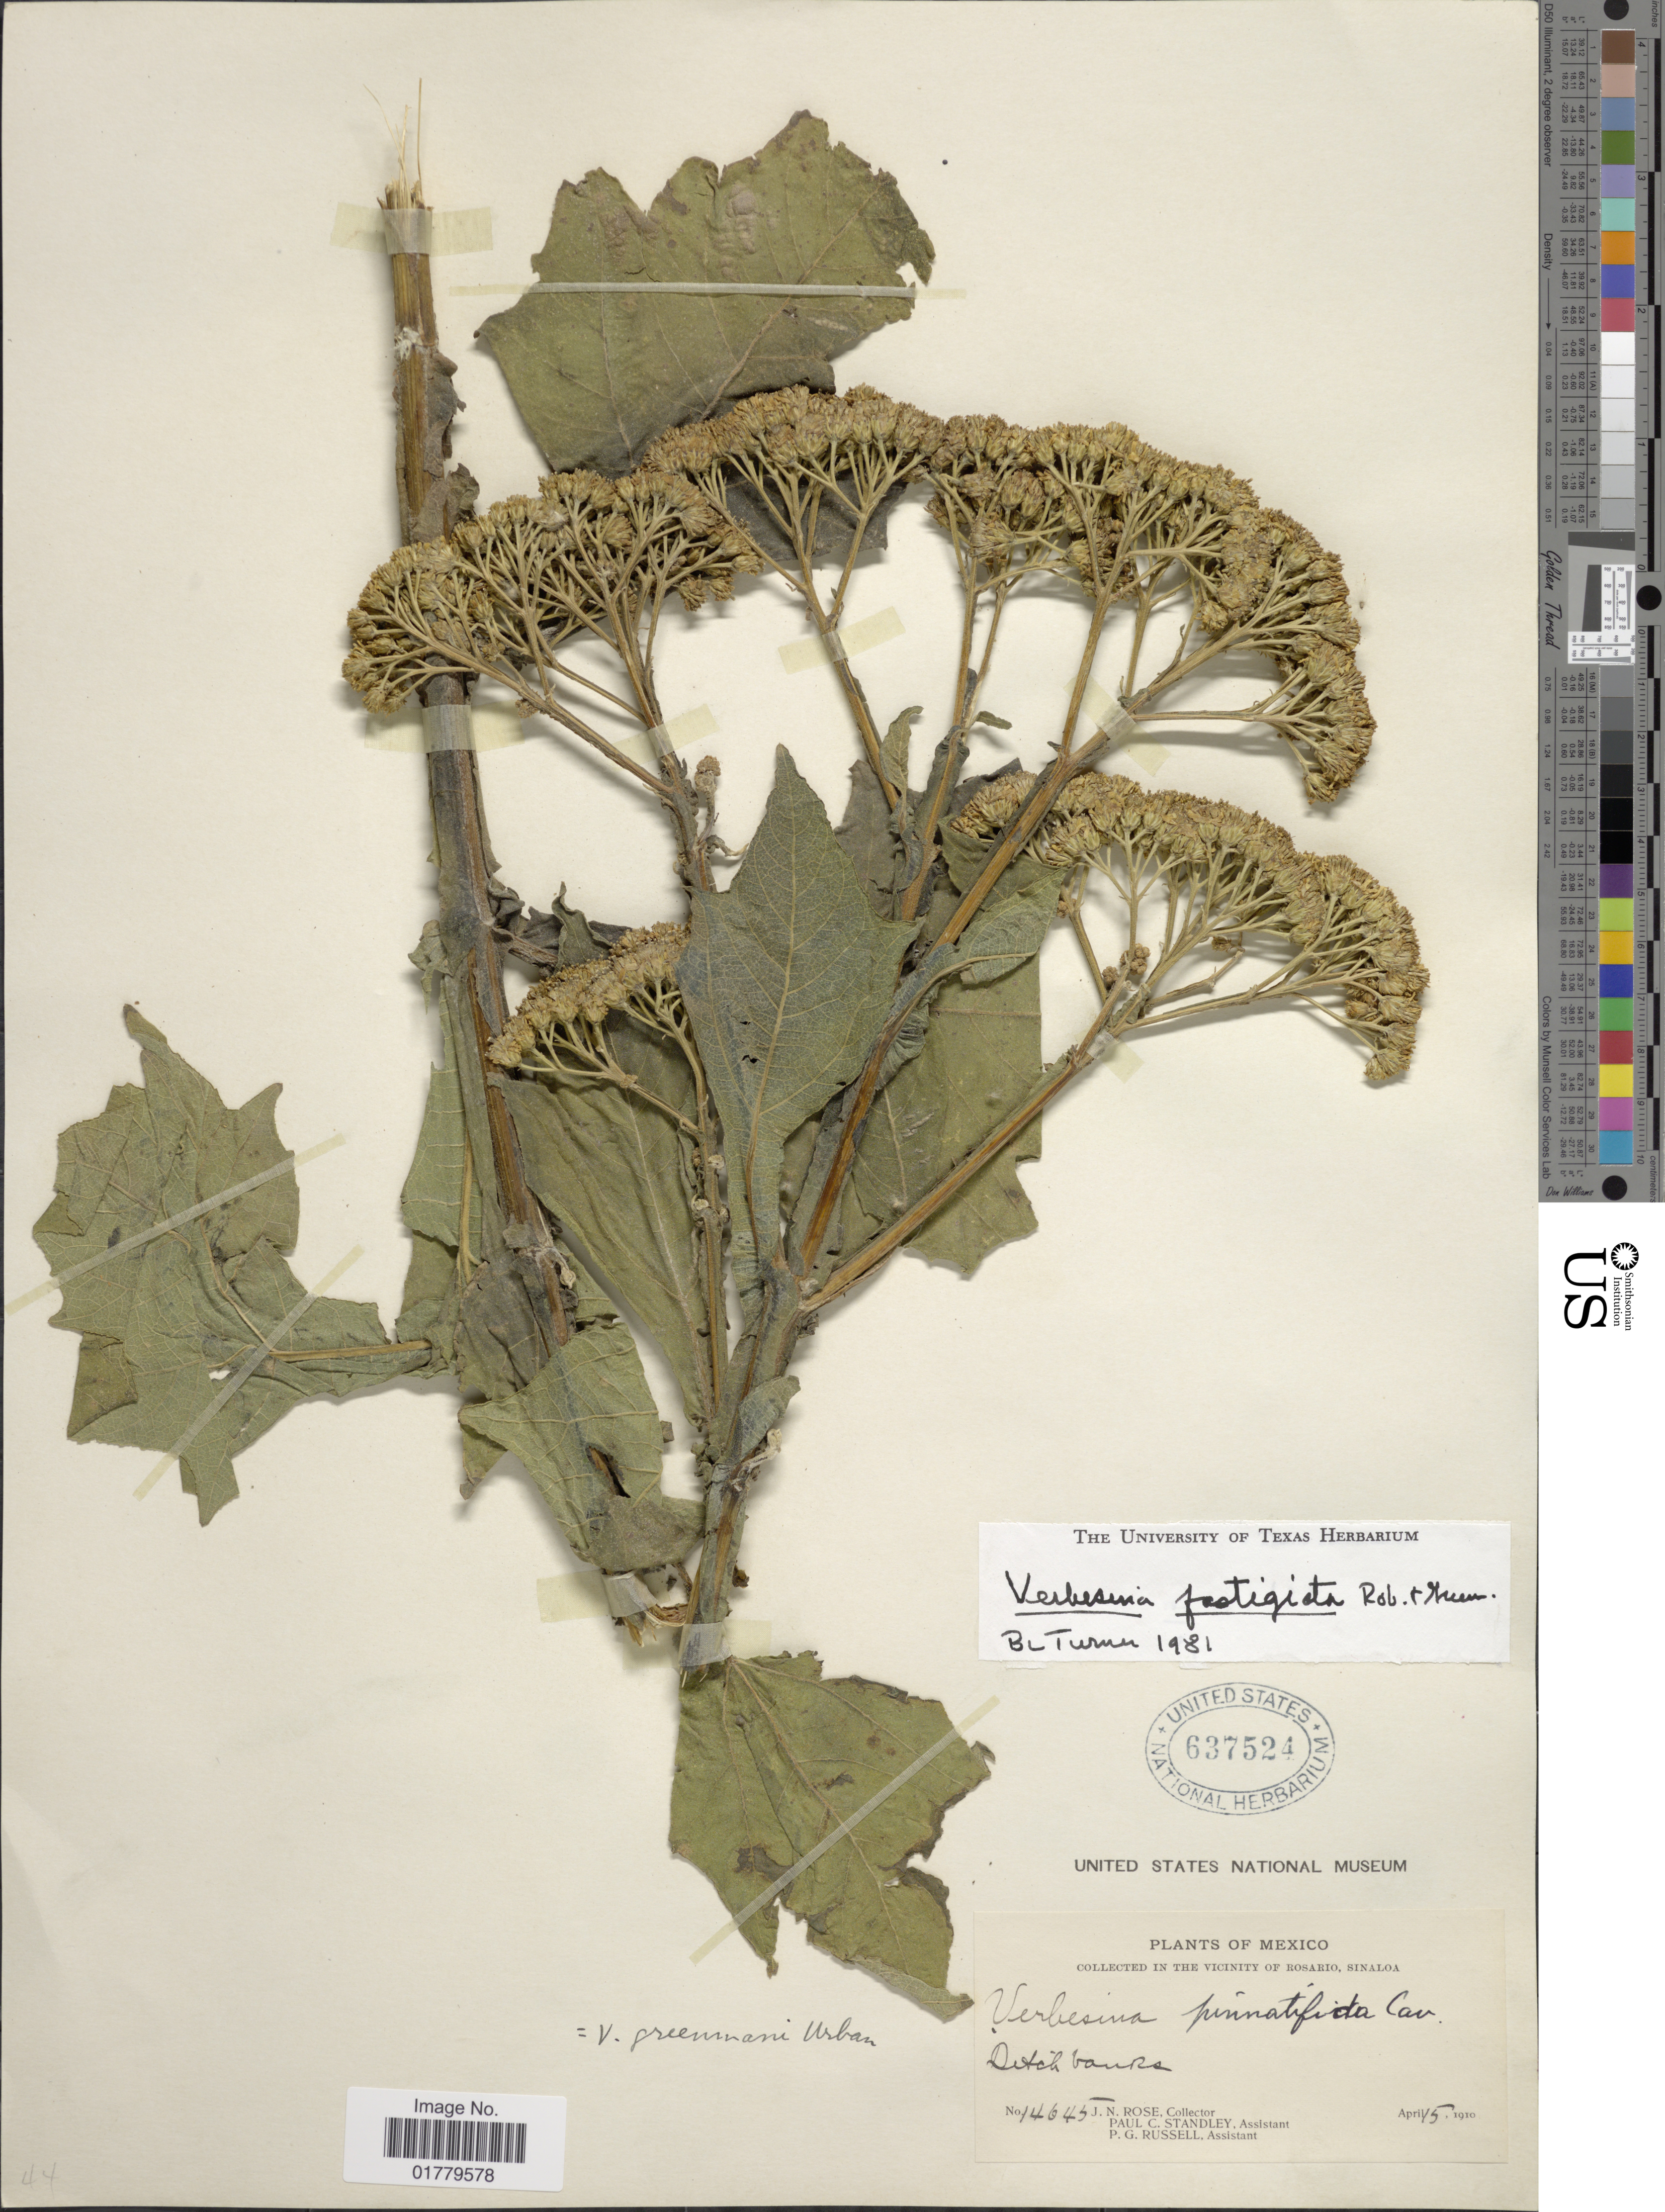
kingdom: Plantae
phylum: Tracheophyta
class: Magnoliopsida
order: Asterales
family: Asteraceae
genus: Verbesina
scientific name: Verbesina fastigiata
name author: B.L. Rob. & Greenm.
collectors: J. N. Rose, P. C. Standley & P. G. Russell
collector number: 14645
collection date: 1910-04-15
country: Mexico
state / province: Sinaloa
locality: In the vicinity of Rosario, Sinaloa. Ditch banks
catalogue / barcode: US 637524